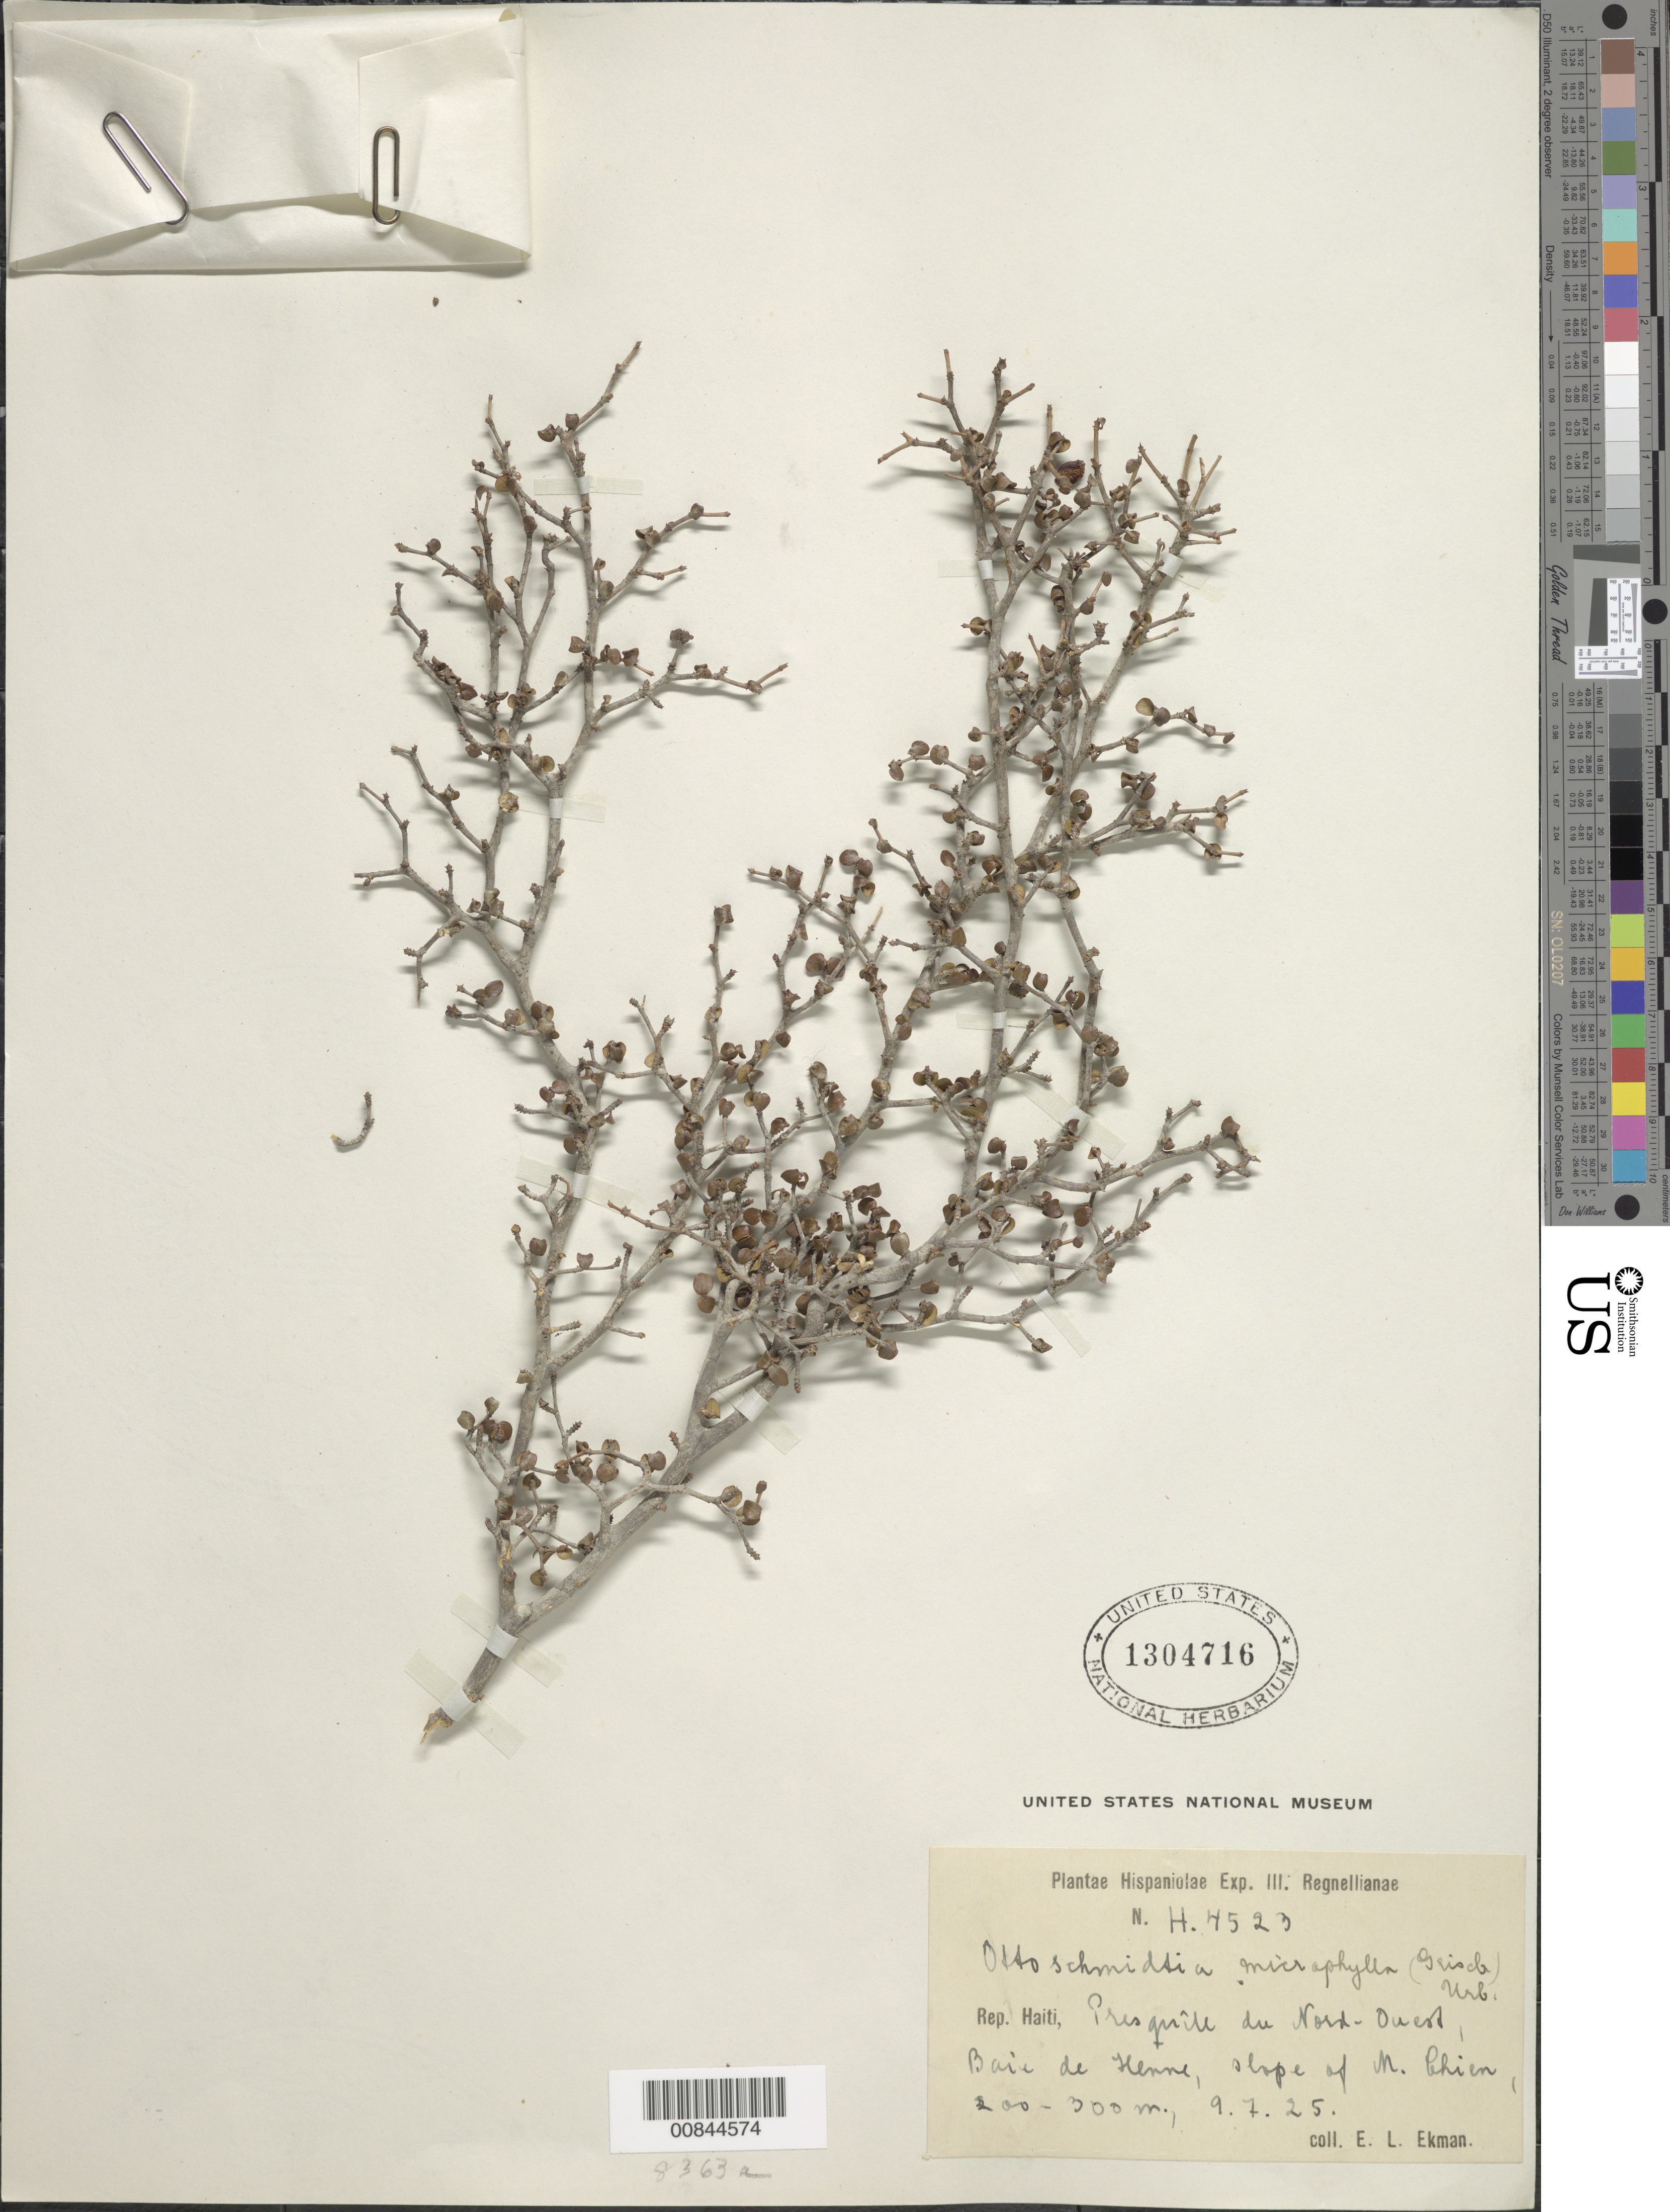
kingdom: Plantae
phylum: Tracheophyta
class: Magnoliopsida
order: Gentianales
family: Rubiaceae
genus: Ottoschmidtia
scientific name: Ottoschmidtia microphylla subsp. haitiensis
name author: (Urb.) Borhidi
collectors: E. L. Ekman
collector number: H 4523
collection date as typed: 09 Jul 1925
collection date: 1925-07-09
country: Haiti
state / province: Nord-Ouest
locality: Baie de Henne, slope of M.Chien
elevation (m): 200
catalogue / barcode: US 1304716